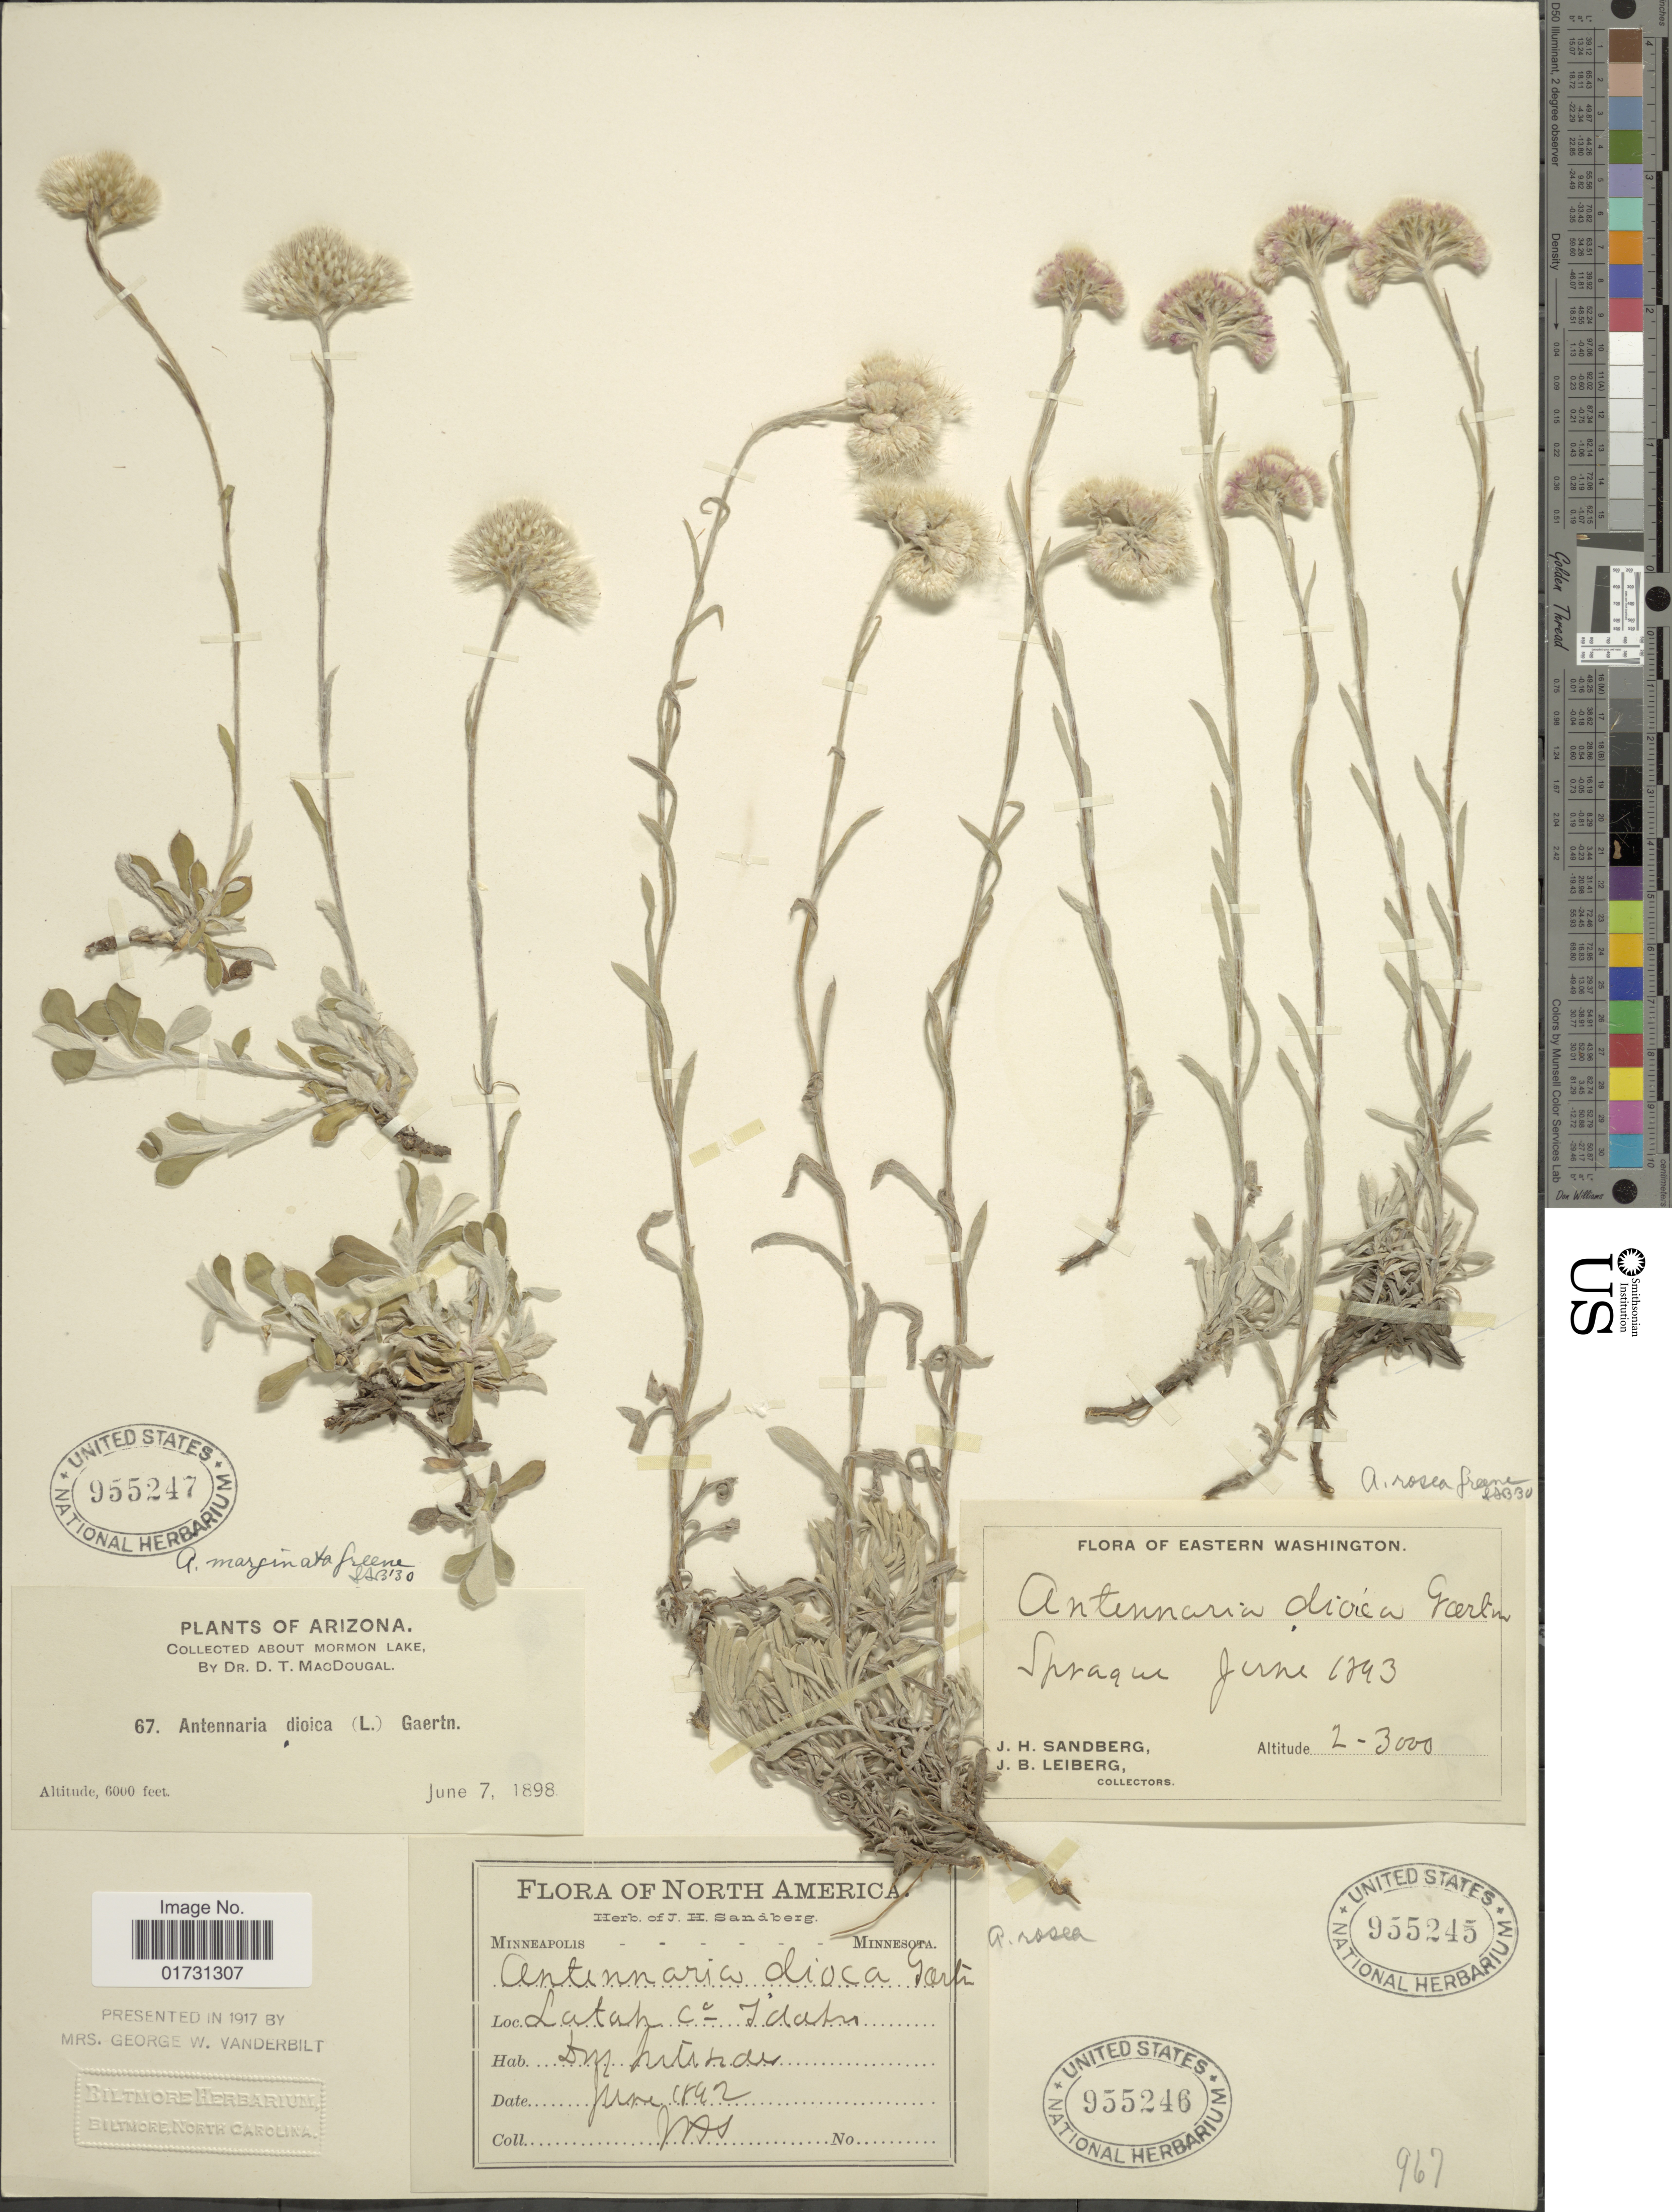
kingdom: Plantae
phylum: Tracheophyta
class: Magnoliopsida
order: Asterales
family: Asteraceae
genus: Antennaria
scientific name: Antennaria marginata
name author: Greene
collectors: J. H. Sandberg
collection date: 1892-06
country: United States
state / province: Idaho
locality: Latah Co. Idaho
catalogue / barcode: US 955246-2